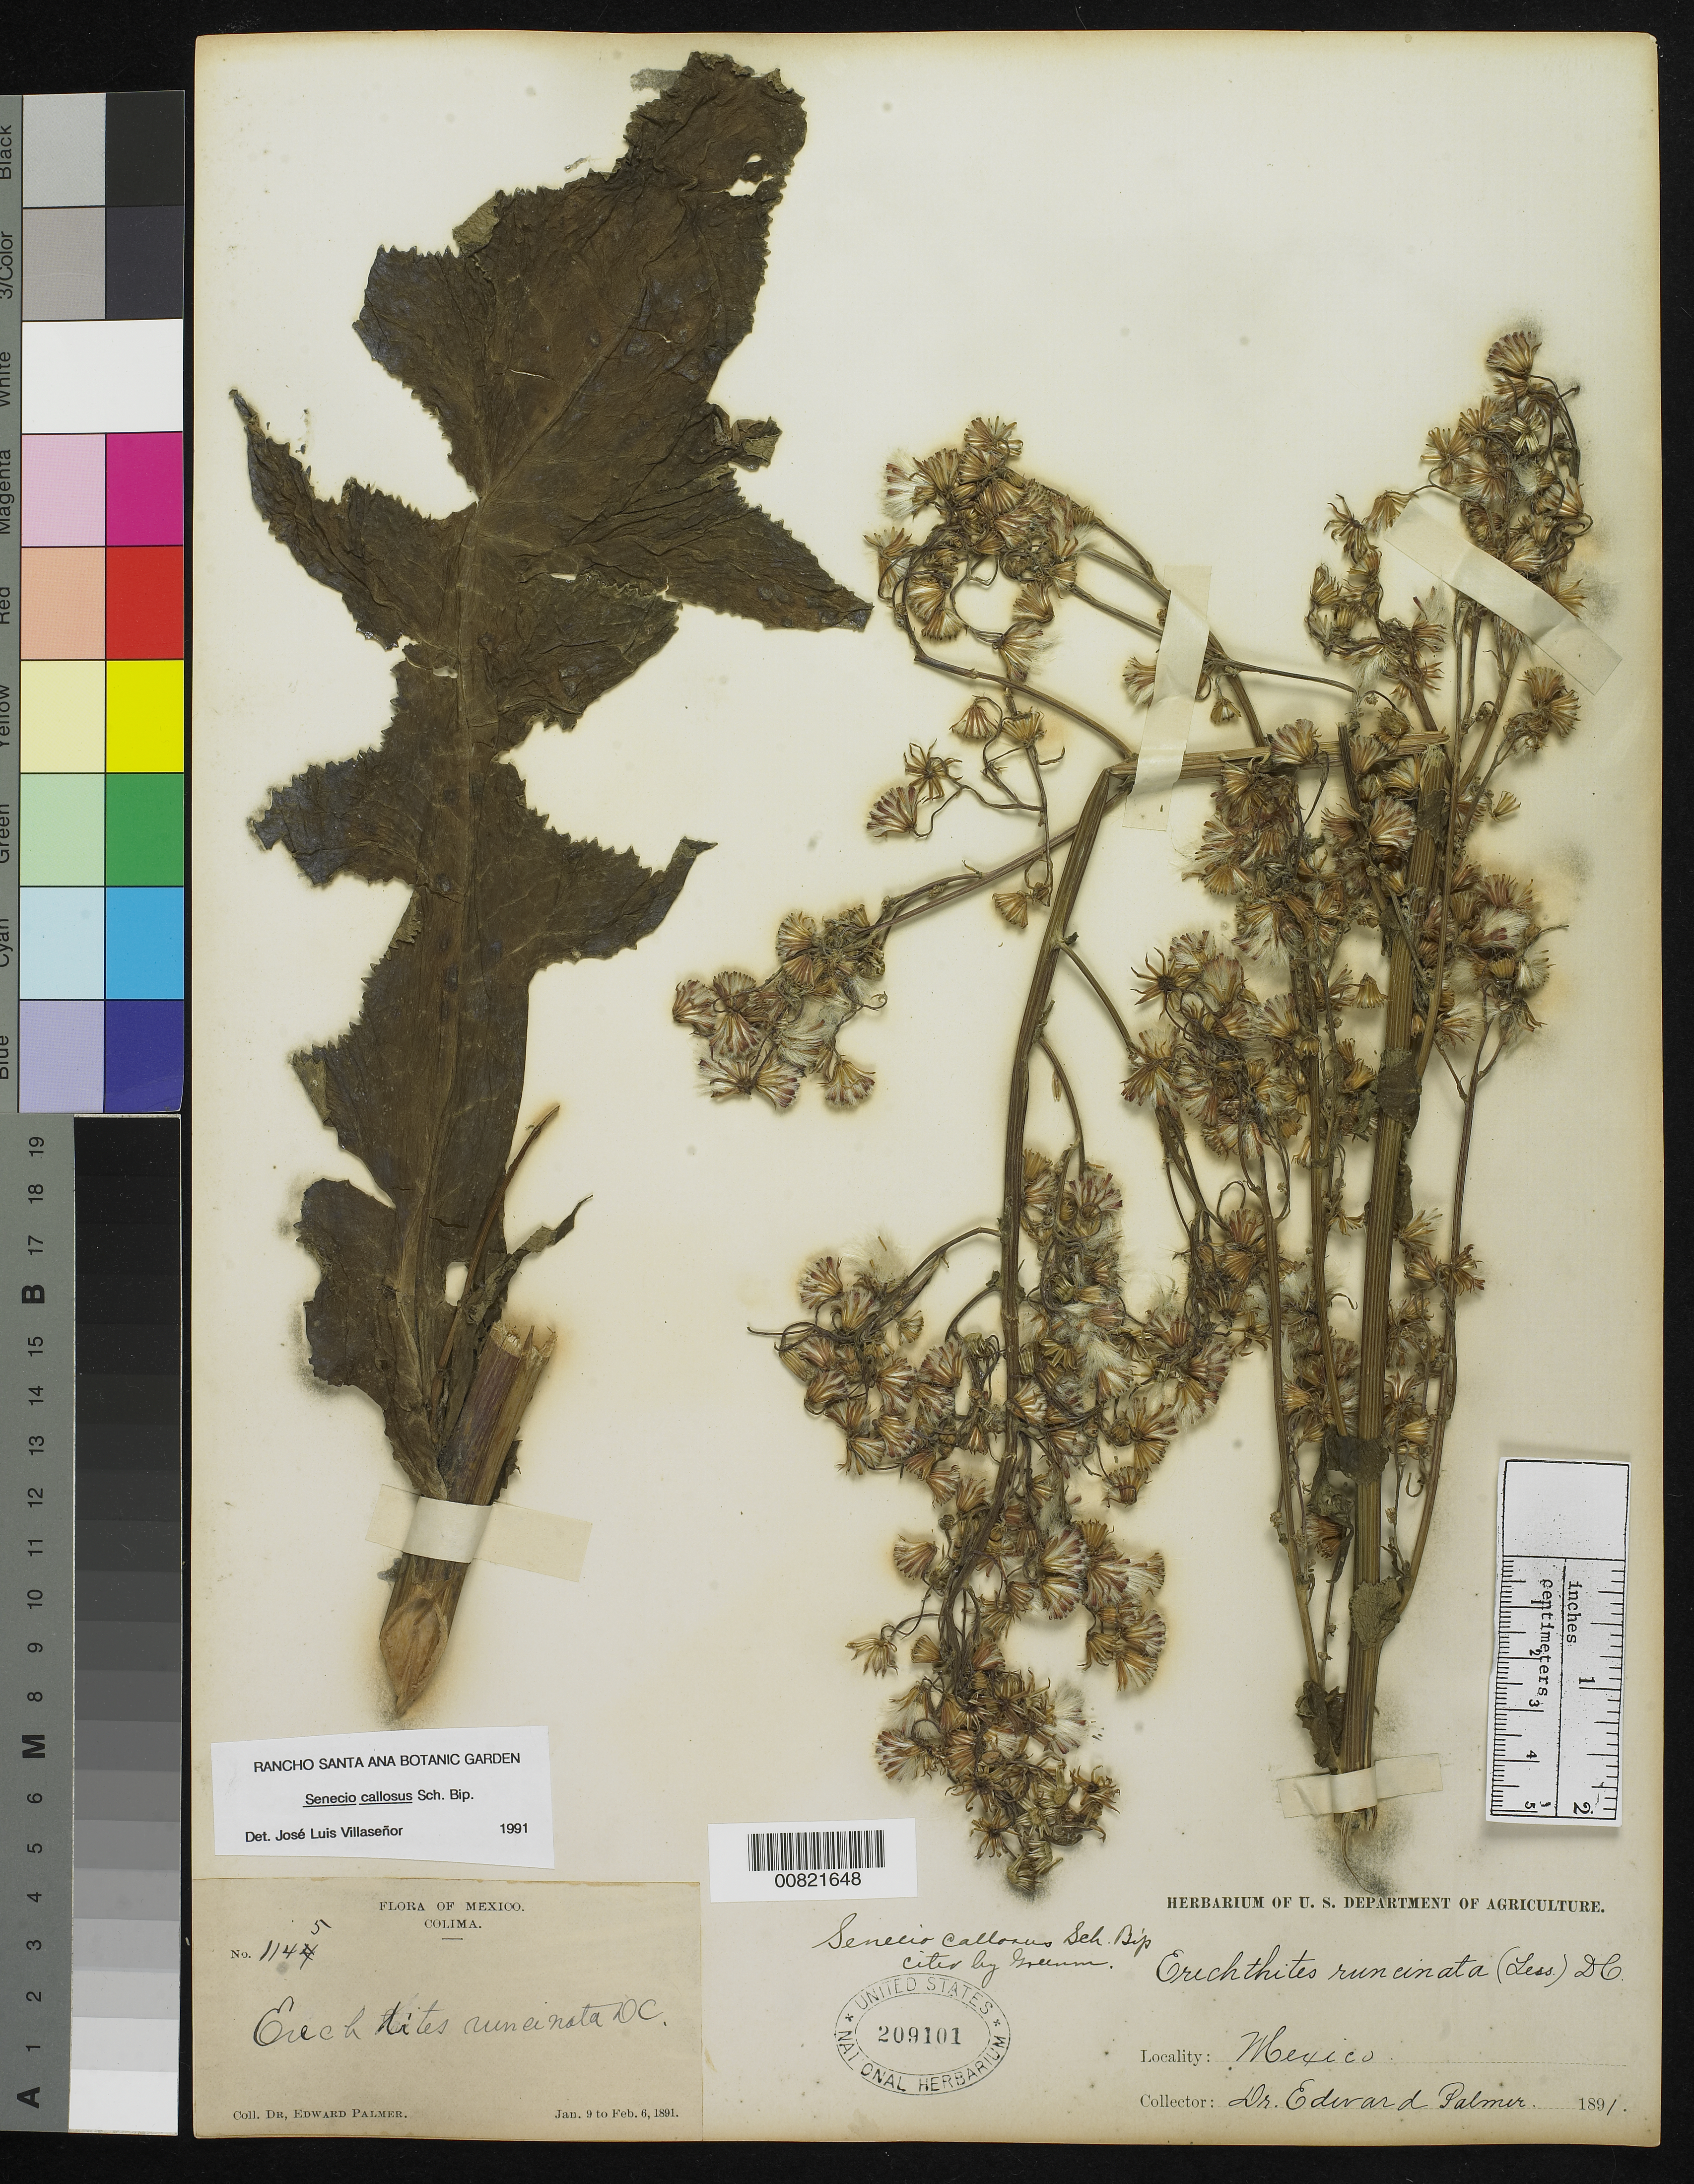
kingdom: Plantae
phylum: Tracheophyta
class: Magnoliopsida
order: Asterales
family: Asteraceae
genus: Senecio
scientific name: Senecio callosus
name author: Sch. Bip.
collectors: E. Palmer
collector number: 1145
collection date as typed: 09 Jan 1891 to 06 Feb 1891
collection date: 1891-01-09/1891-02-06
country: Mexico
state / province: Colima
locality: Colima.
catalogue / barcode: US 209101